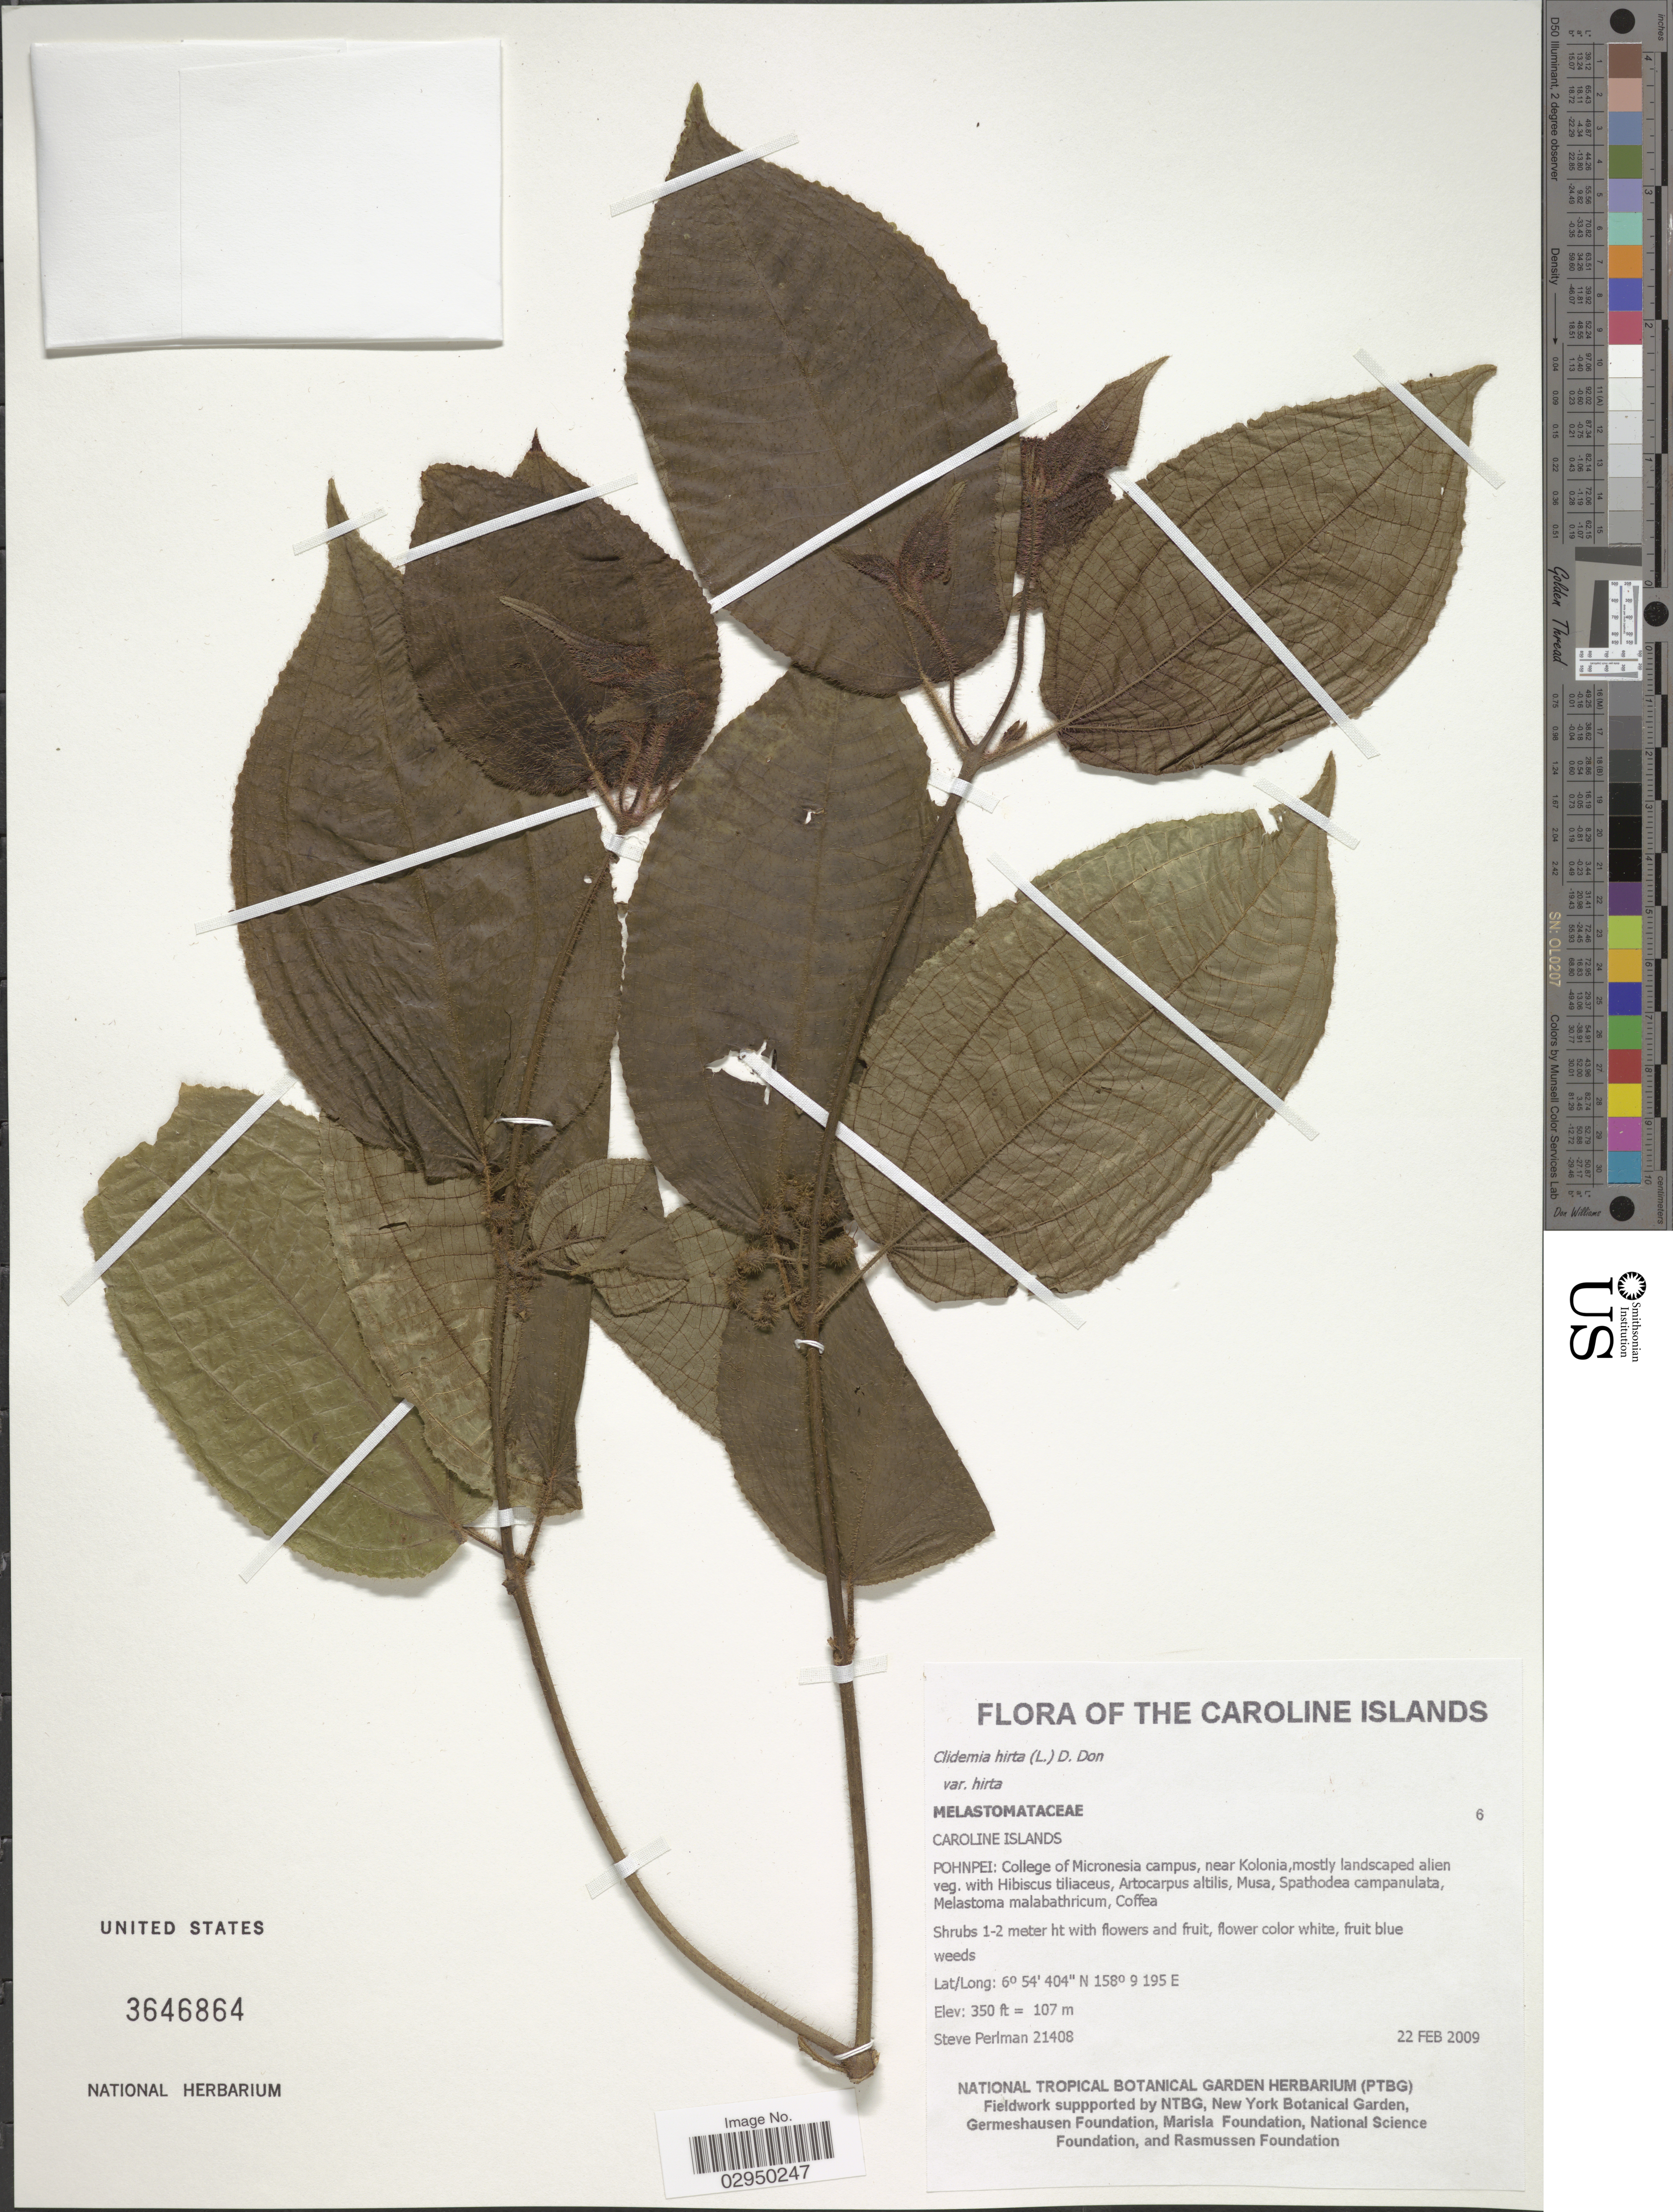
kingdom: Plantae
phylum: Tracheophyta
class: Magnoliopsida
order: Myrtales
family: Melastomataceae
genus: Miconia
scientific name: Miconia crenata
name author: (Vahl) Michelang.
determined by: Wagner, W. L., (BOT), Smithsonian Institution - National Museum of Natural History (UNITED STATES)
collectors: S. Perlman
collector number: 21408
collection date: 2009-02-22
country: Micronesia, Federated States of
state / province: Pohnpei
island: Pohnpei [Ponape]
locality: Caroline Islands. College of Micronesia campus, near Kolonia.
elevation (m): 107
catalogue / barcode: US 3646864